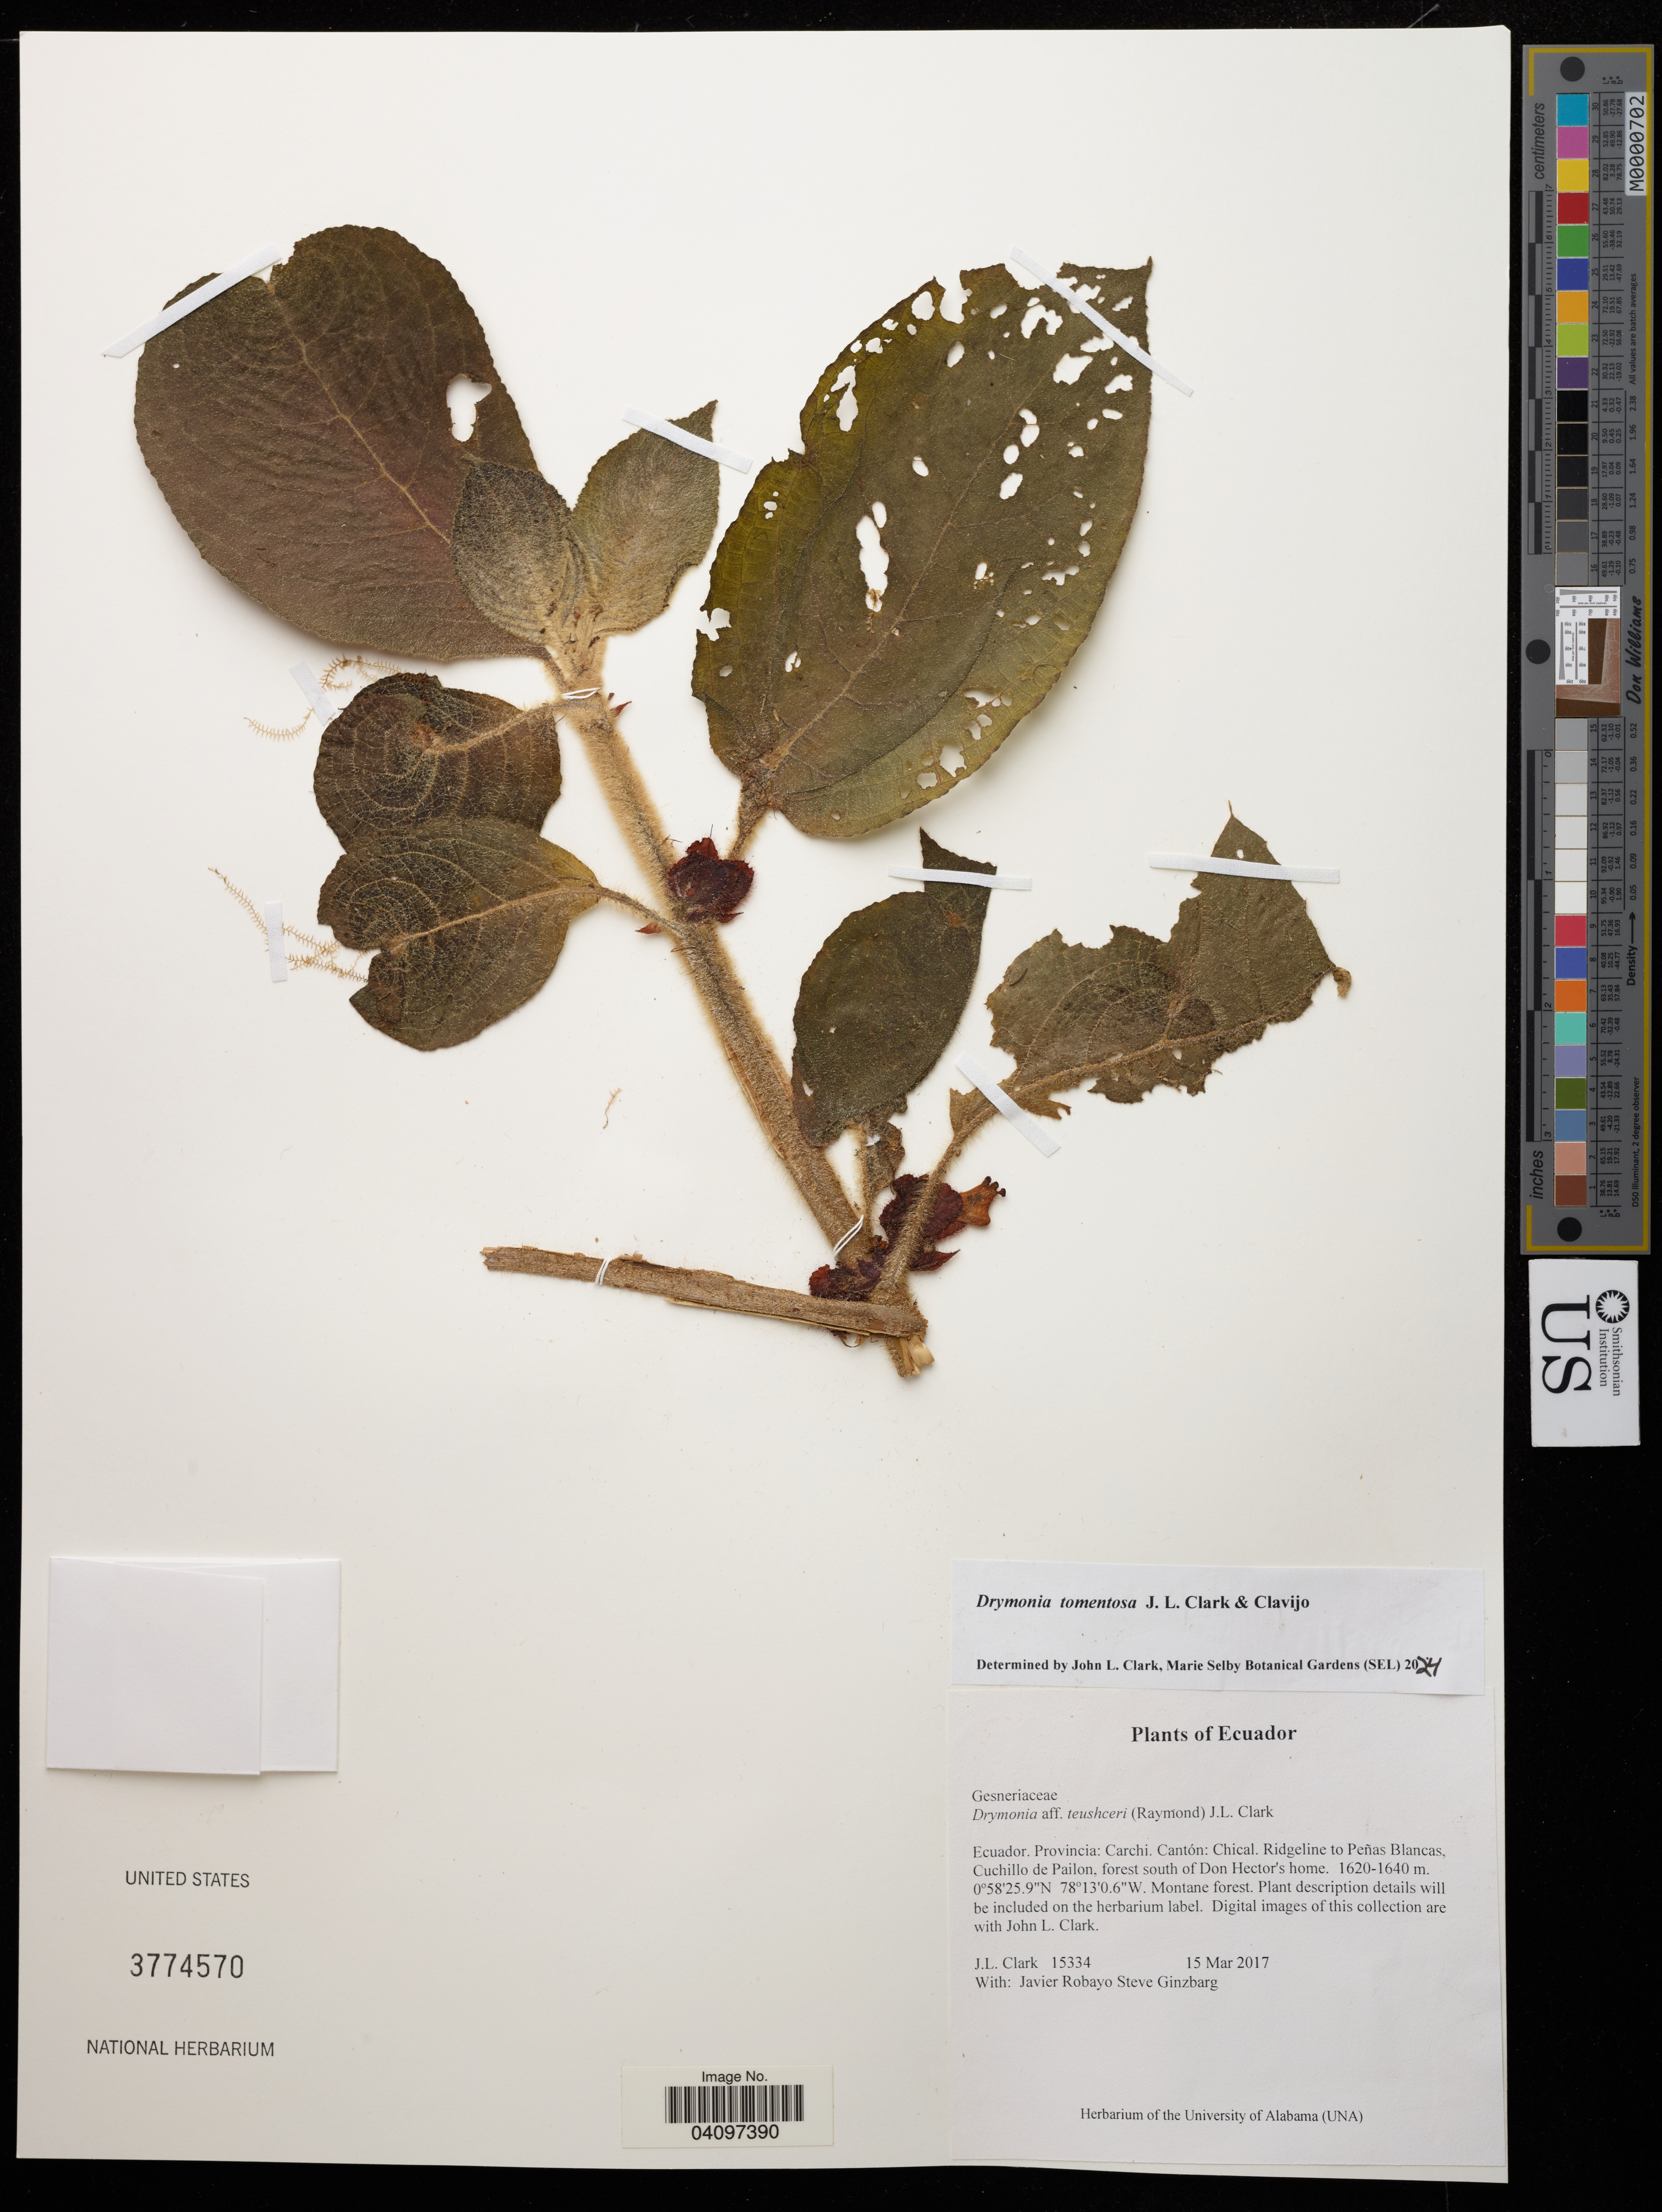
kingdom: Plantae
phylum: Tracheophyta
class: Magnoliopsida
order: Lamiales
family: Gesneriaceae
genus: Drymonia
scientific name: Drymonia tomentosa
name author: J.L. Clark & Clavijo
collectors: J. Clark, J. Robayo & S. Ginzbarg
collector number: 15334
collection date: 2017-03-15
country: Ecuador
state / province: Carchi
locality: Cantón: Chical. Ridgeline to Peñas Blancas, Cuchillo de Pailon, forest south of Don Hector's home.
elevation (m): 1620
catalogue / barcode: US 3774570